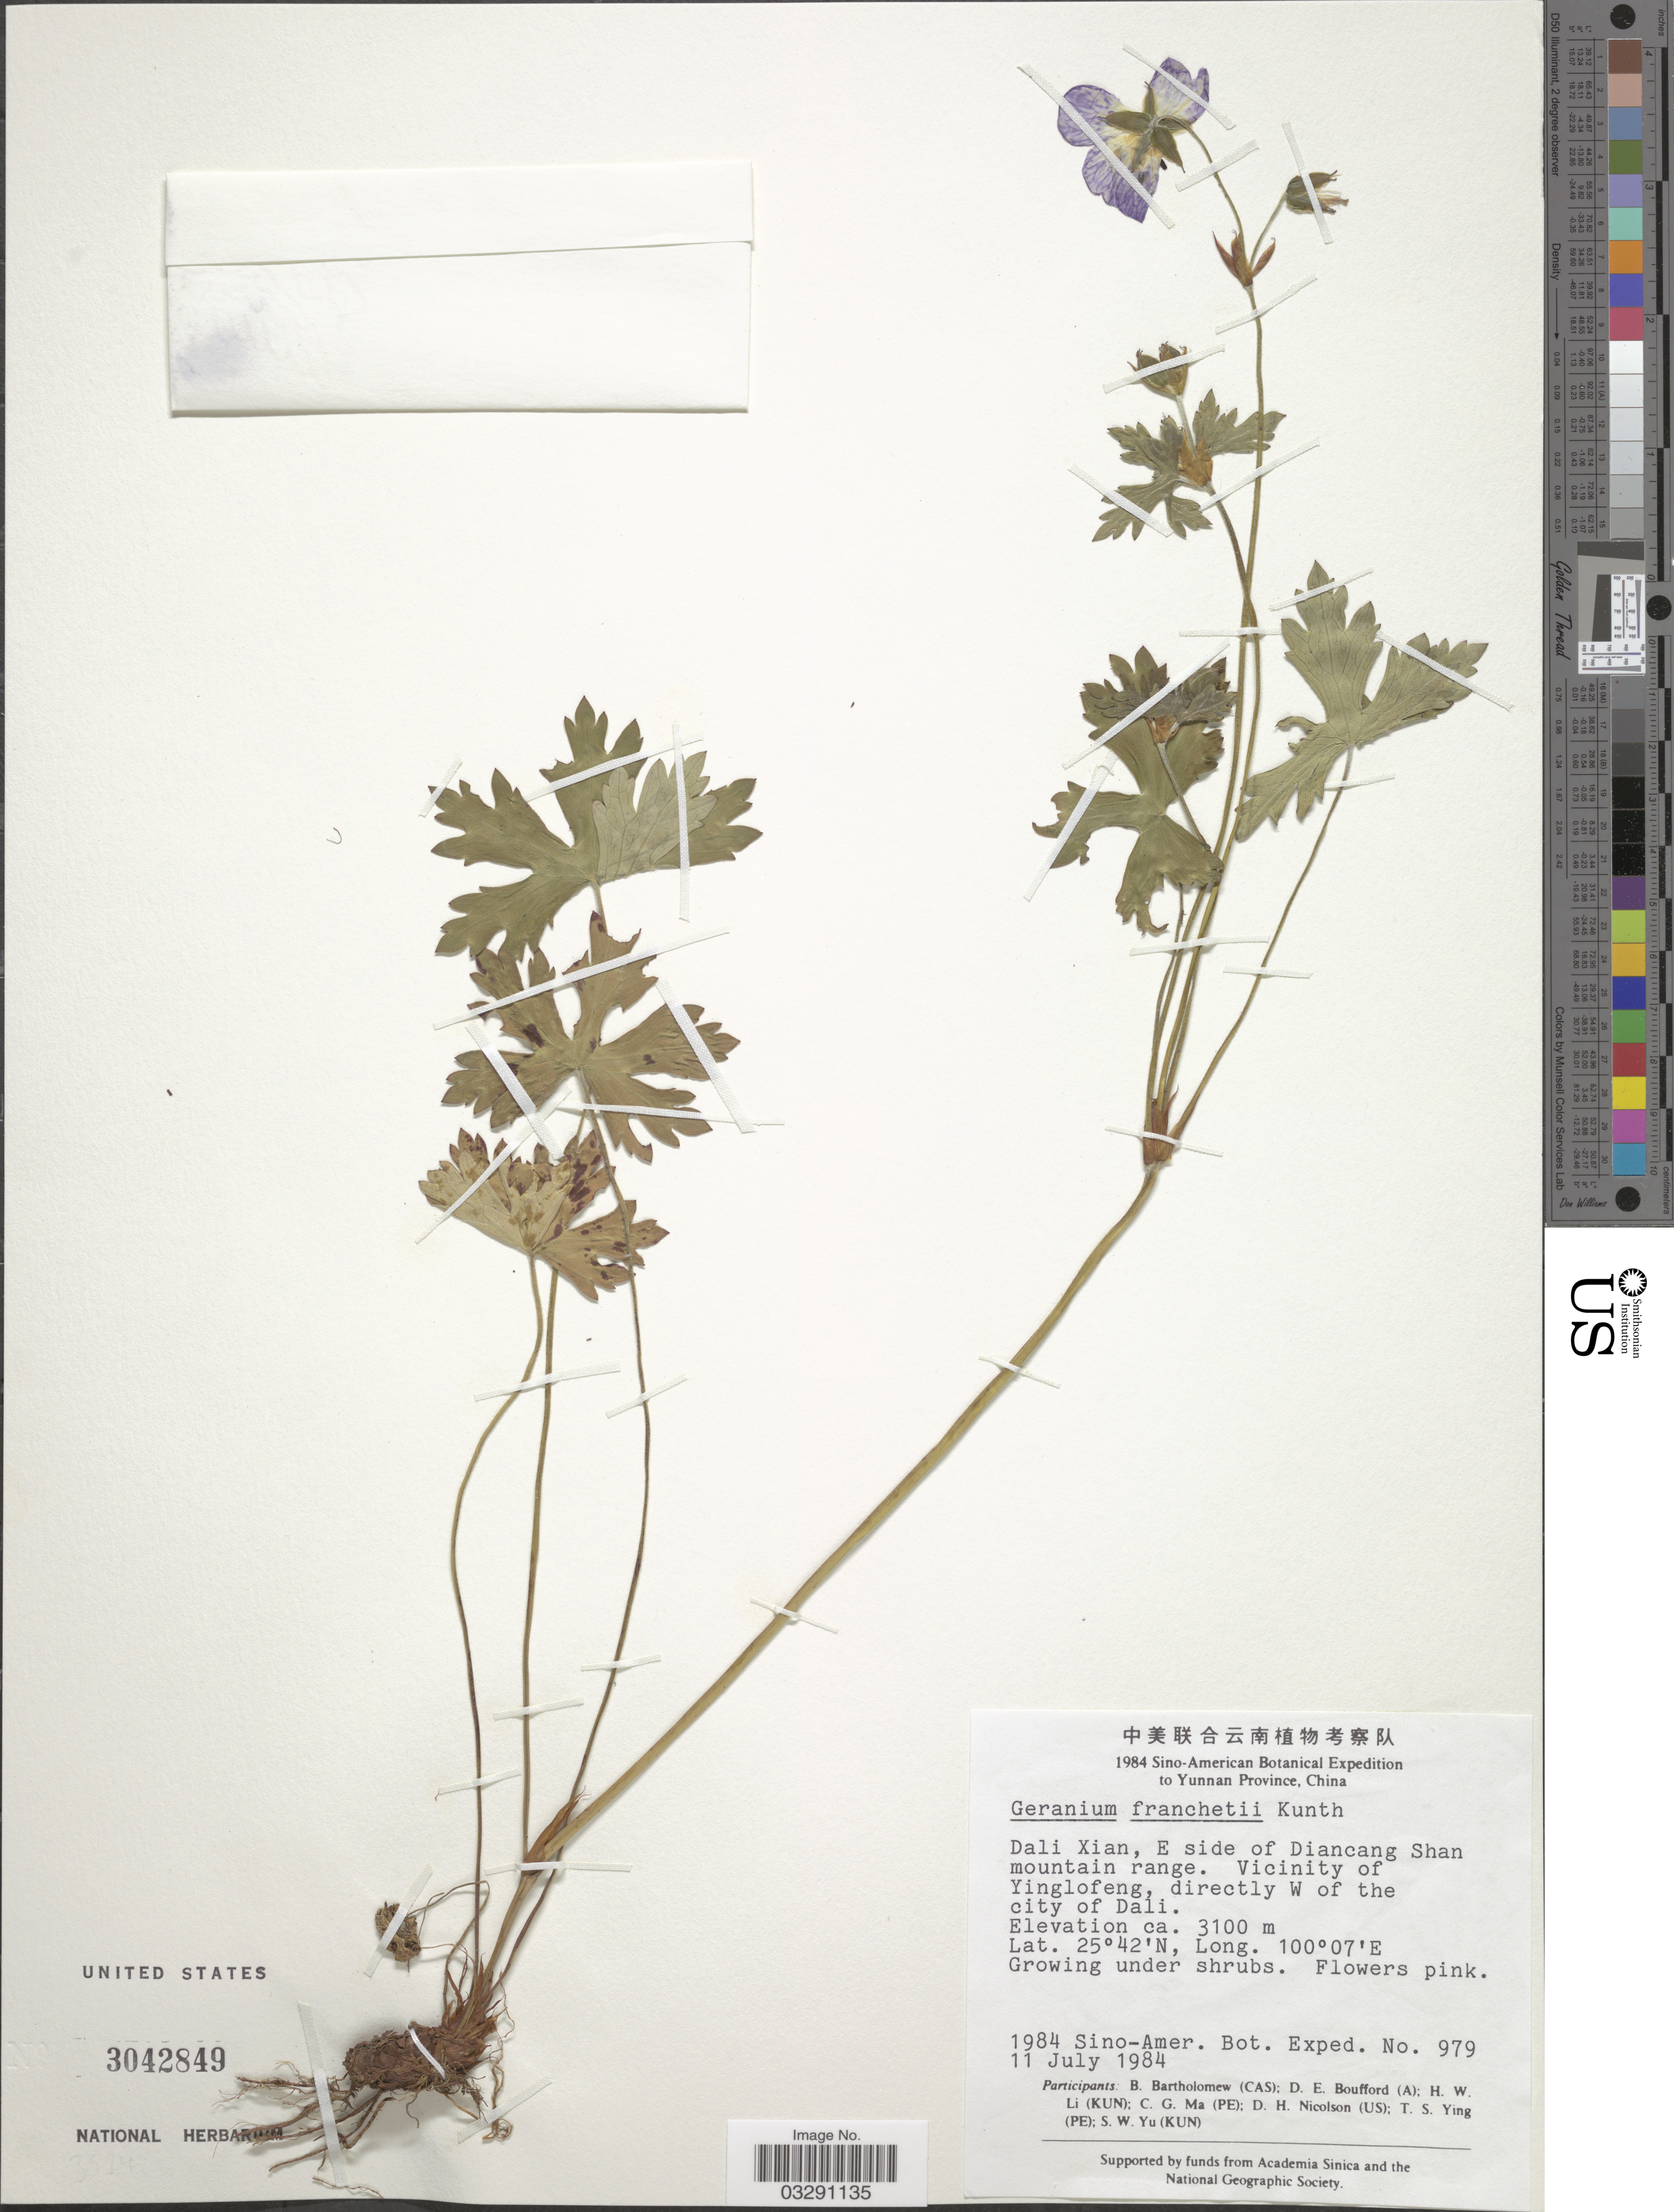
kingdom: Plantae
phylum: Tracheophyta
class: Magnoliopsida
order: Geraniales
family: Geraniaceae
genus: Geranium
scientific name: Geranium franchetii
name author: R. Knuth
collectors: Sino-Amer. Bot. Exped. 1984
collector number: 979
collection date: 1984-07-11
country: China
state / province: Yunnan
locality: Yunnan Province. Dali Xian, E side of Diancang Shan mountain range. Vicinity of Yinglofeng, directly W of the city of Dali.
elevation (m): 3100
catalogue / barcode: US 3042849